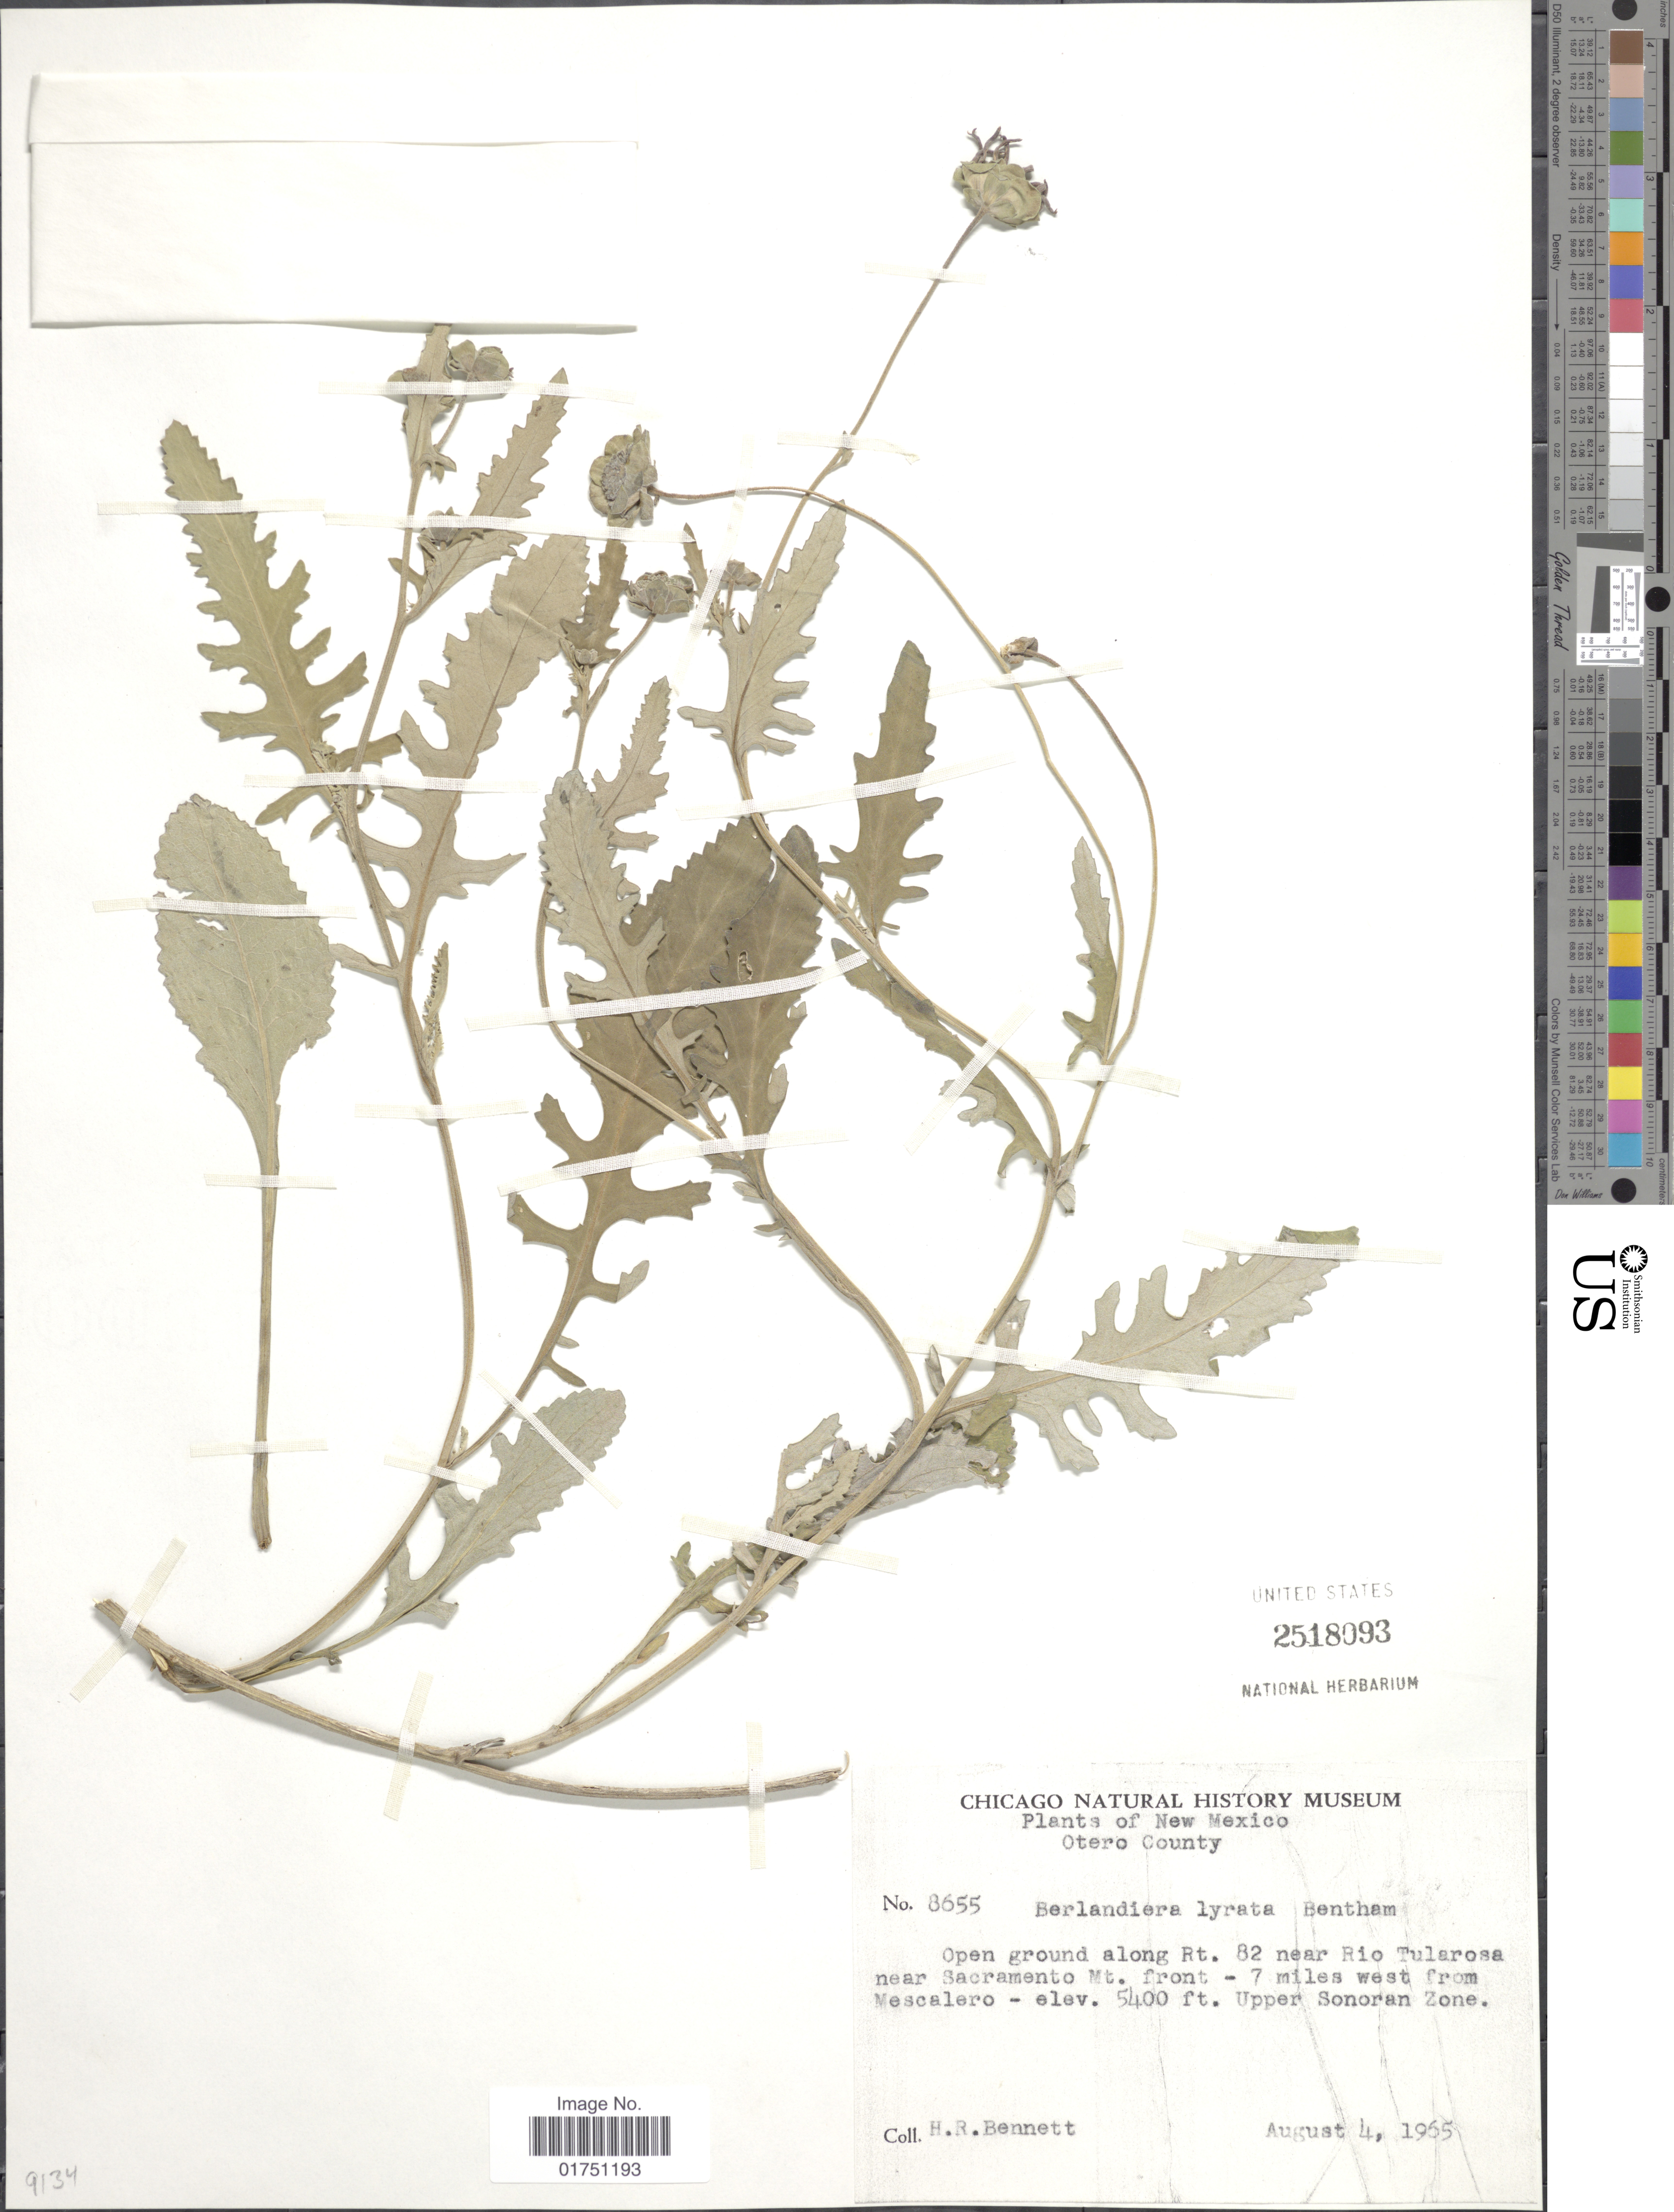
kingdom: Plantae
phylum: Tracheophyta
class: Magnoliopsida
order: Asterales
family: Asteraceae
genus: Berlandiera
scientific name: Berlandiera lyrata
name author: Benth.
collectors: H. R. Bennett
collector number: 8655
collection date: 1965-08-04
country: United States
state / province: New Mexico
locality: Otero County. Open ground along Rt. 82 near Rio Tularosa near Sacramento Mt. front - 7 miles west from Mescalero; Upper Sonoran Zone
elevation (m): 1646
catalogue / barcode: US 2518093